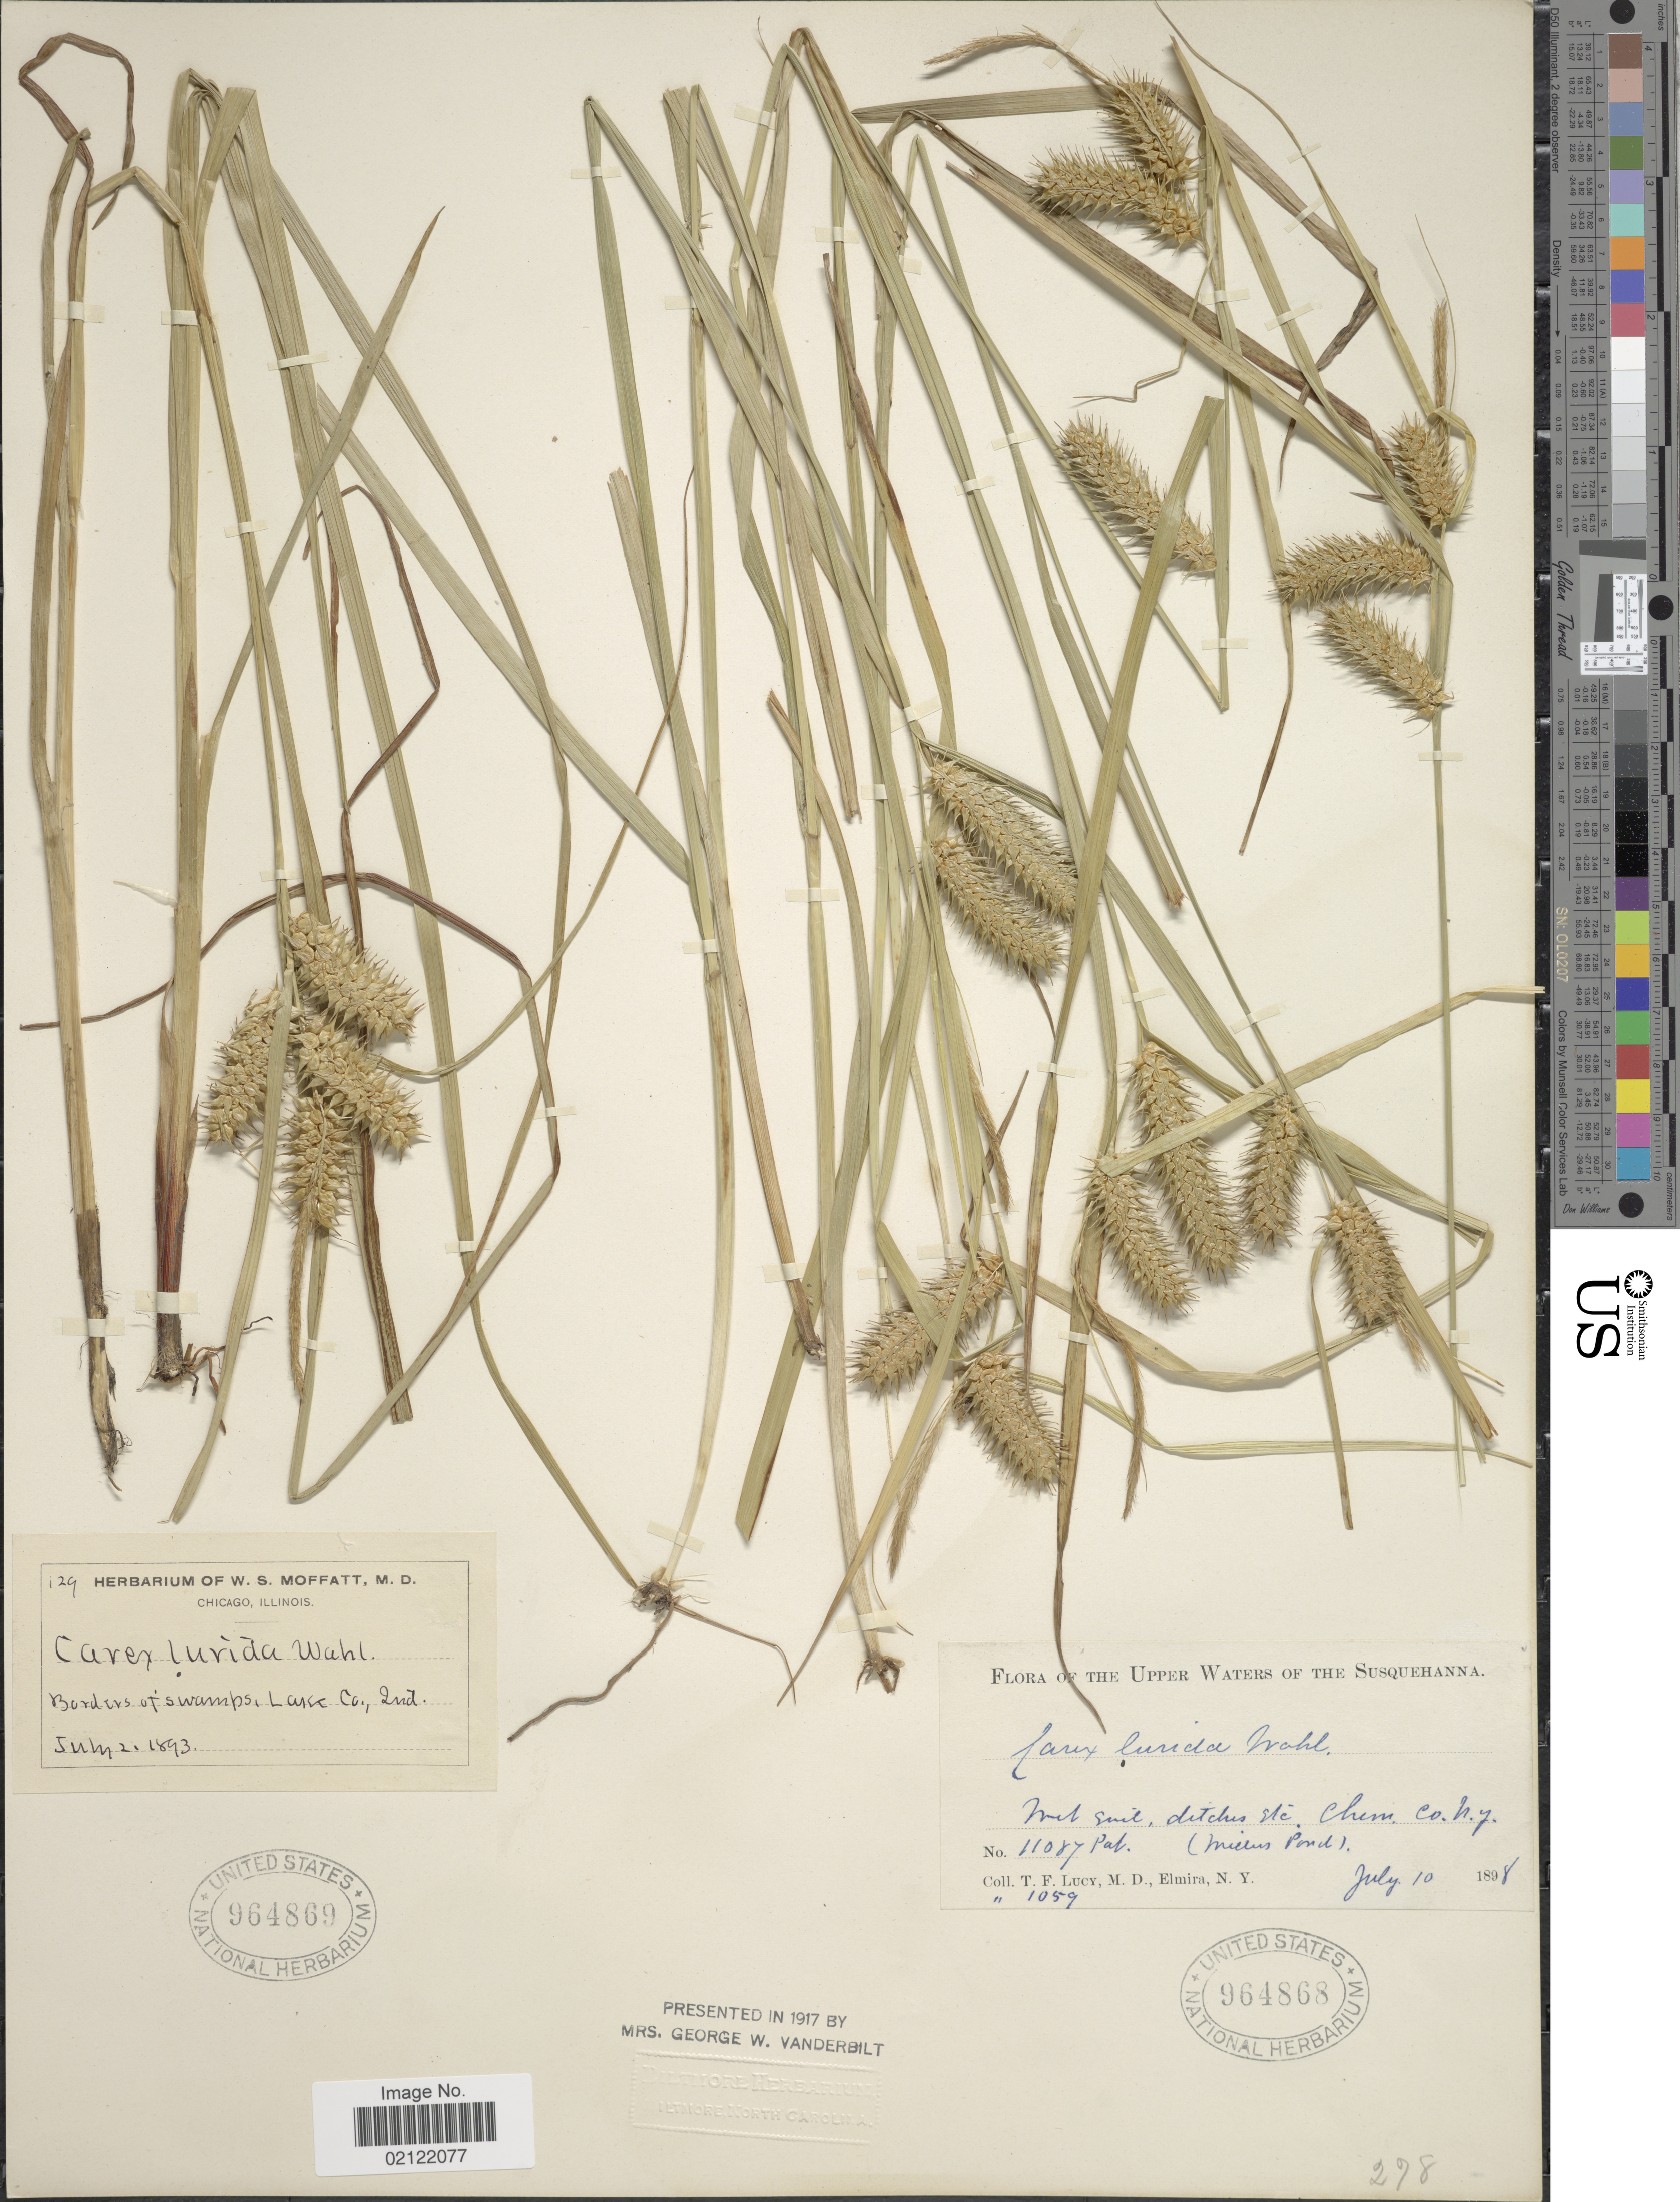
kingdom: Plantae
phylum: Tracheophyta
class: Liliopsida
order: Poales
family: Cyperaceae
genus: Carex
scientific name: Carex lurida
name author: Wahlenb.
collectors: ex herb. W. S. Moffatt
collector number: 129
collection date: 1893-06-02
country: United States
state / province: Indiana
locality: Borders of swamps, Lake Co., Ind.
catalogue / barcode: US 964869-2